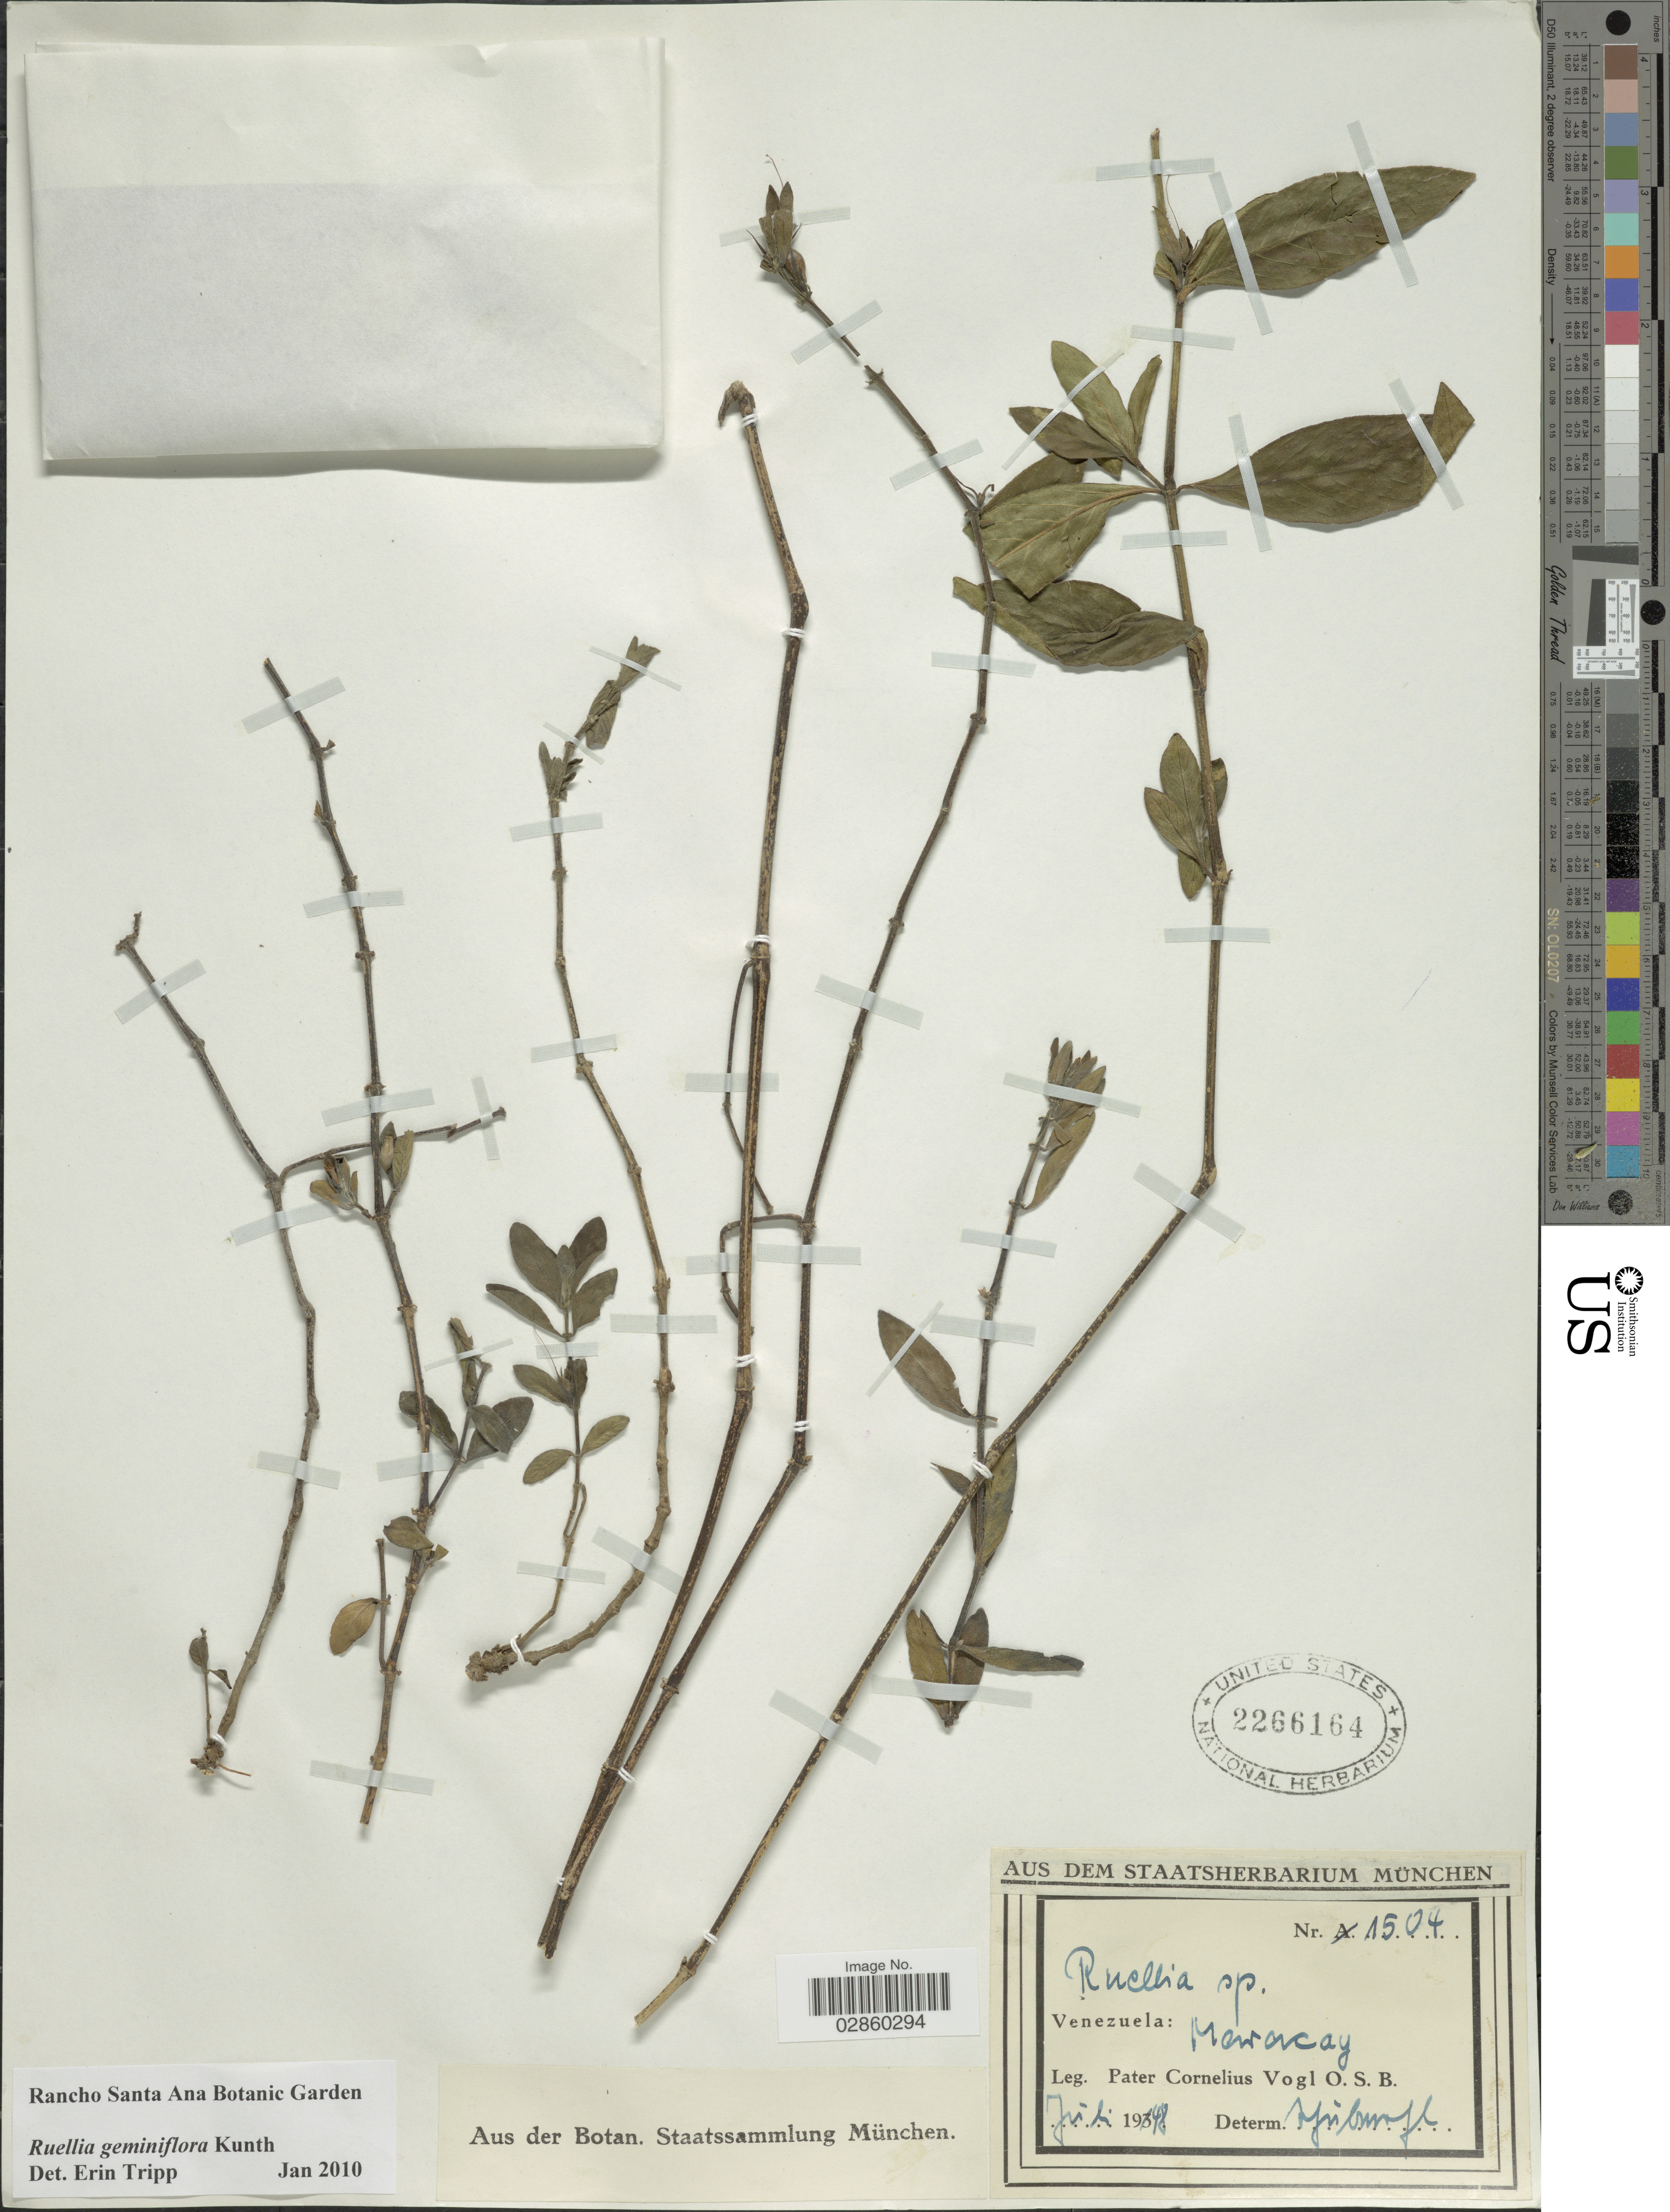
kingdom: Plantae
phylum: Tracheophyta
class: Magnoliopsida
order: Lamiales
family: Acanthaceae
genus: Ruellia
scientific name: Ruellia geminiflora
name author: Kunth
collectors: P. Vogl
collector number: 1504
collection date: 1948-07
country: Venezuela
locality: Maracay.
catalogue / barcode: US 2266164